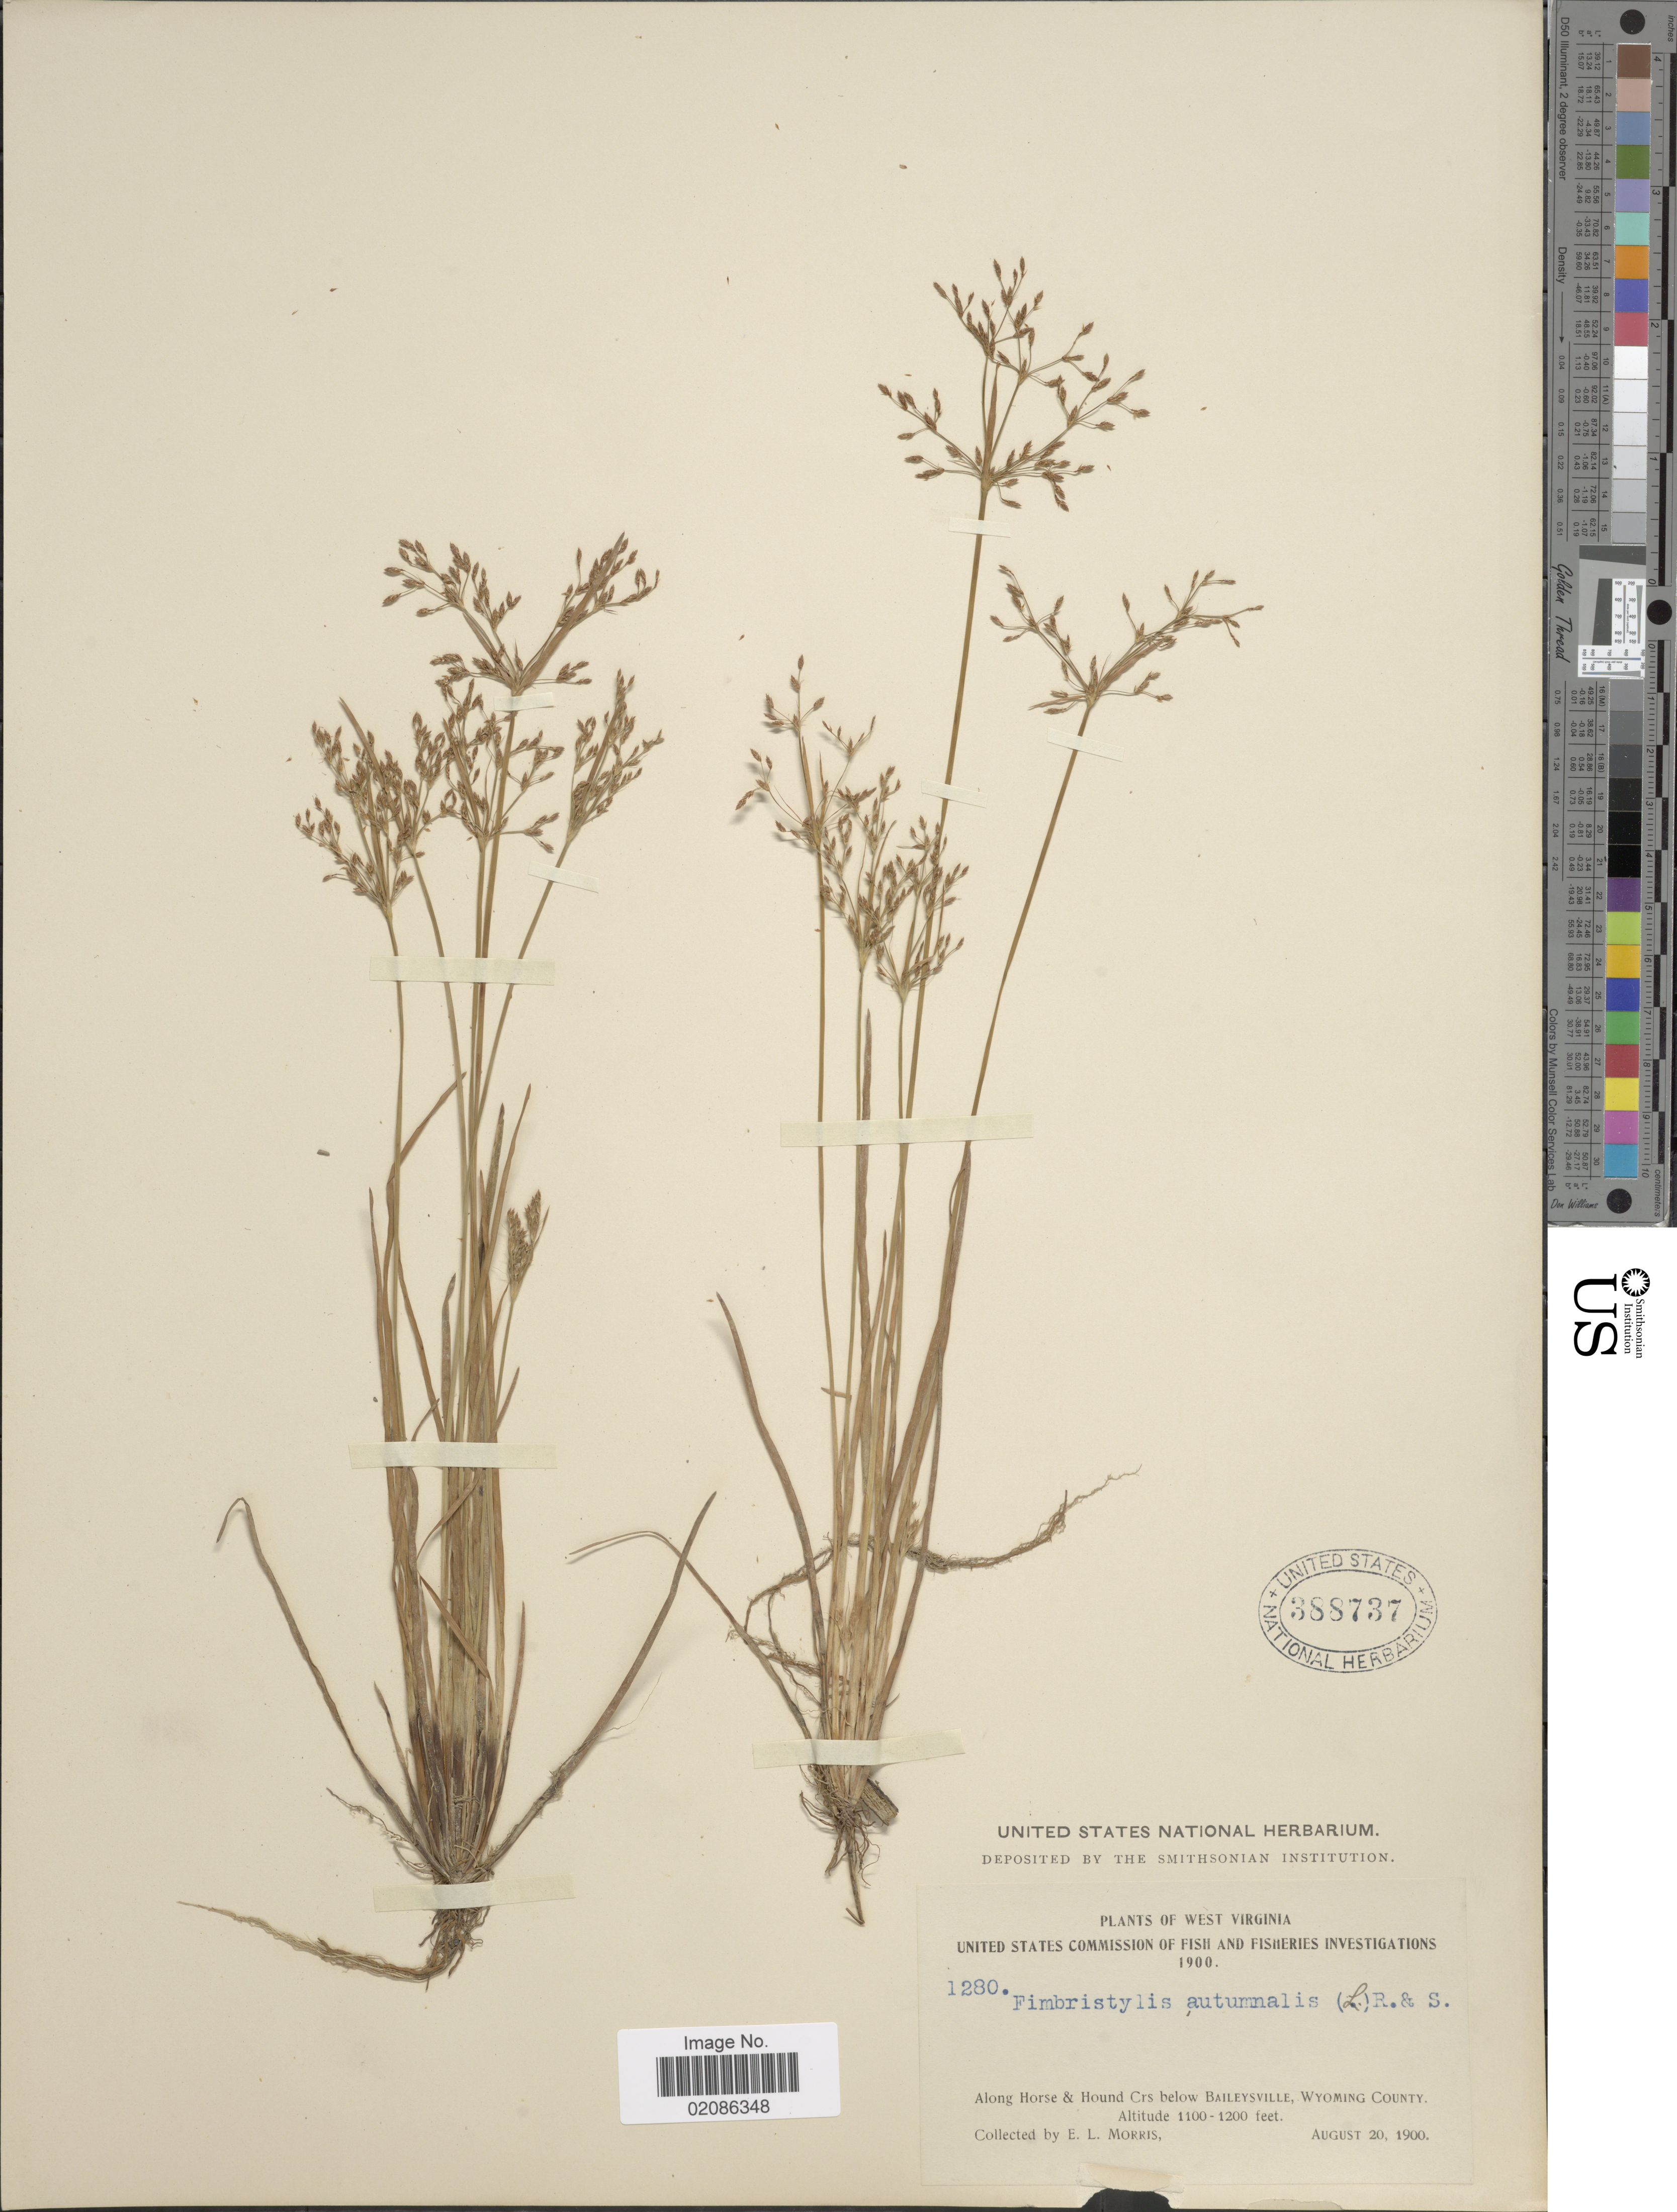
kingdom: Plantae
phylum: Tracheophyta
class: Liliopsida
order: Poales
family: Cyperaceae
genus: Fimbristylis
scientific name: Fimbristylis autumnalis (L.) Roem. & Schult.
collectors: E. Morris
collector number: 1280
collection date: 1900-08-20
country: United States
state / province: West Virginia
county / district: Wyoming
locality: Along Horse & Hound Crs below Baileysville, Wyoming County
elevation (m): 335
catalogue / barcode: US 388737